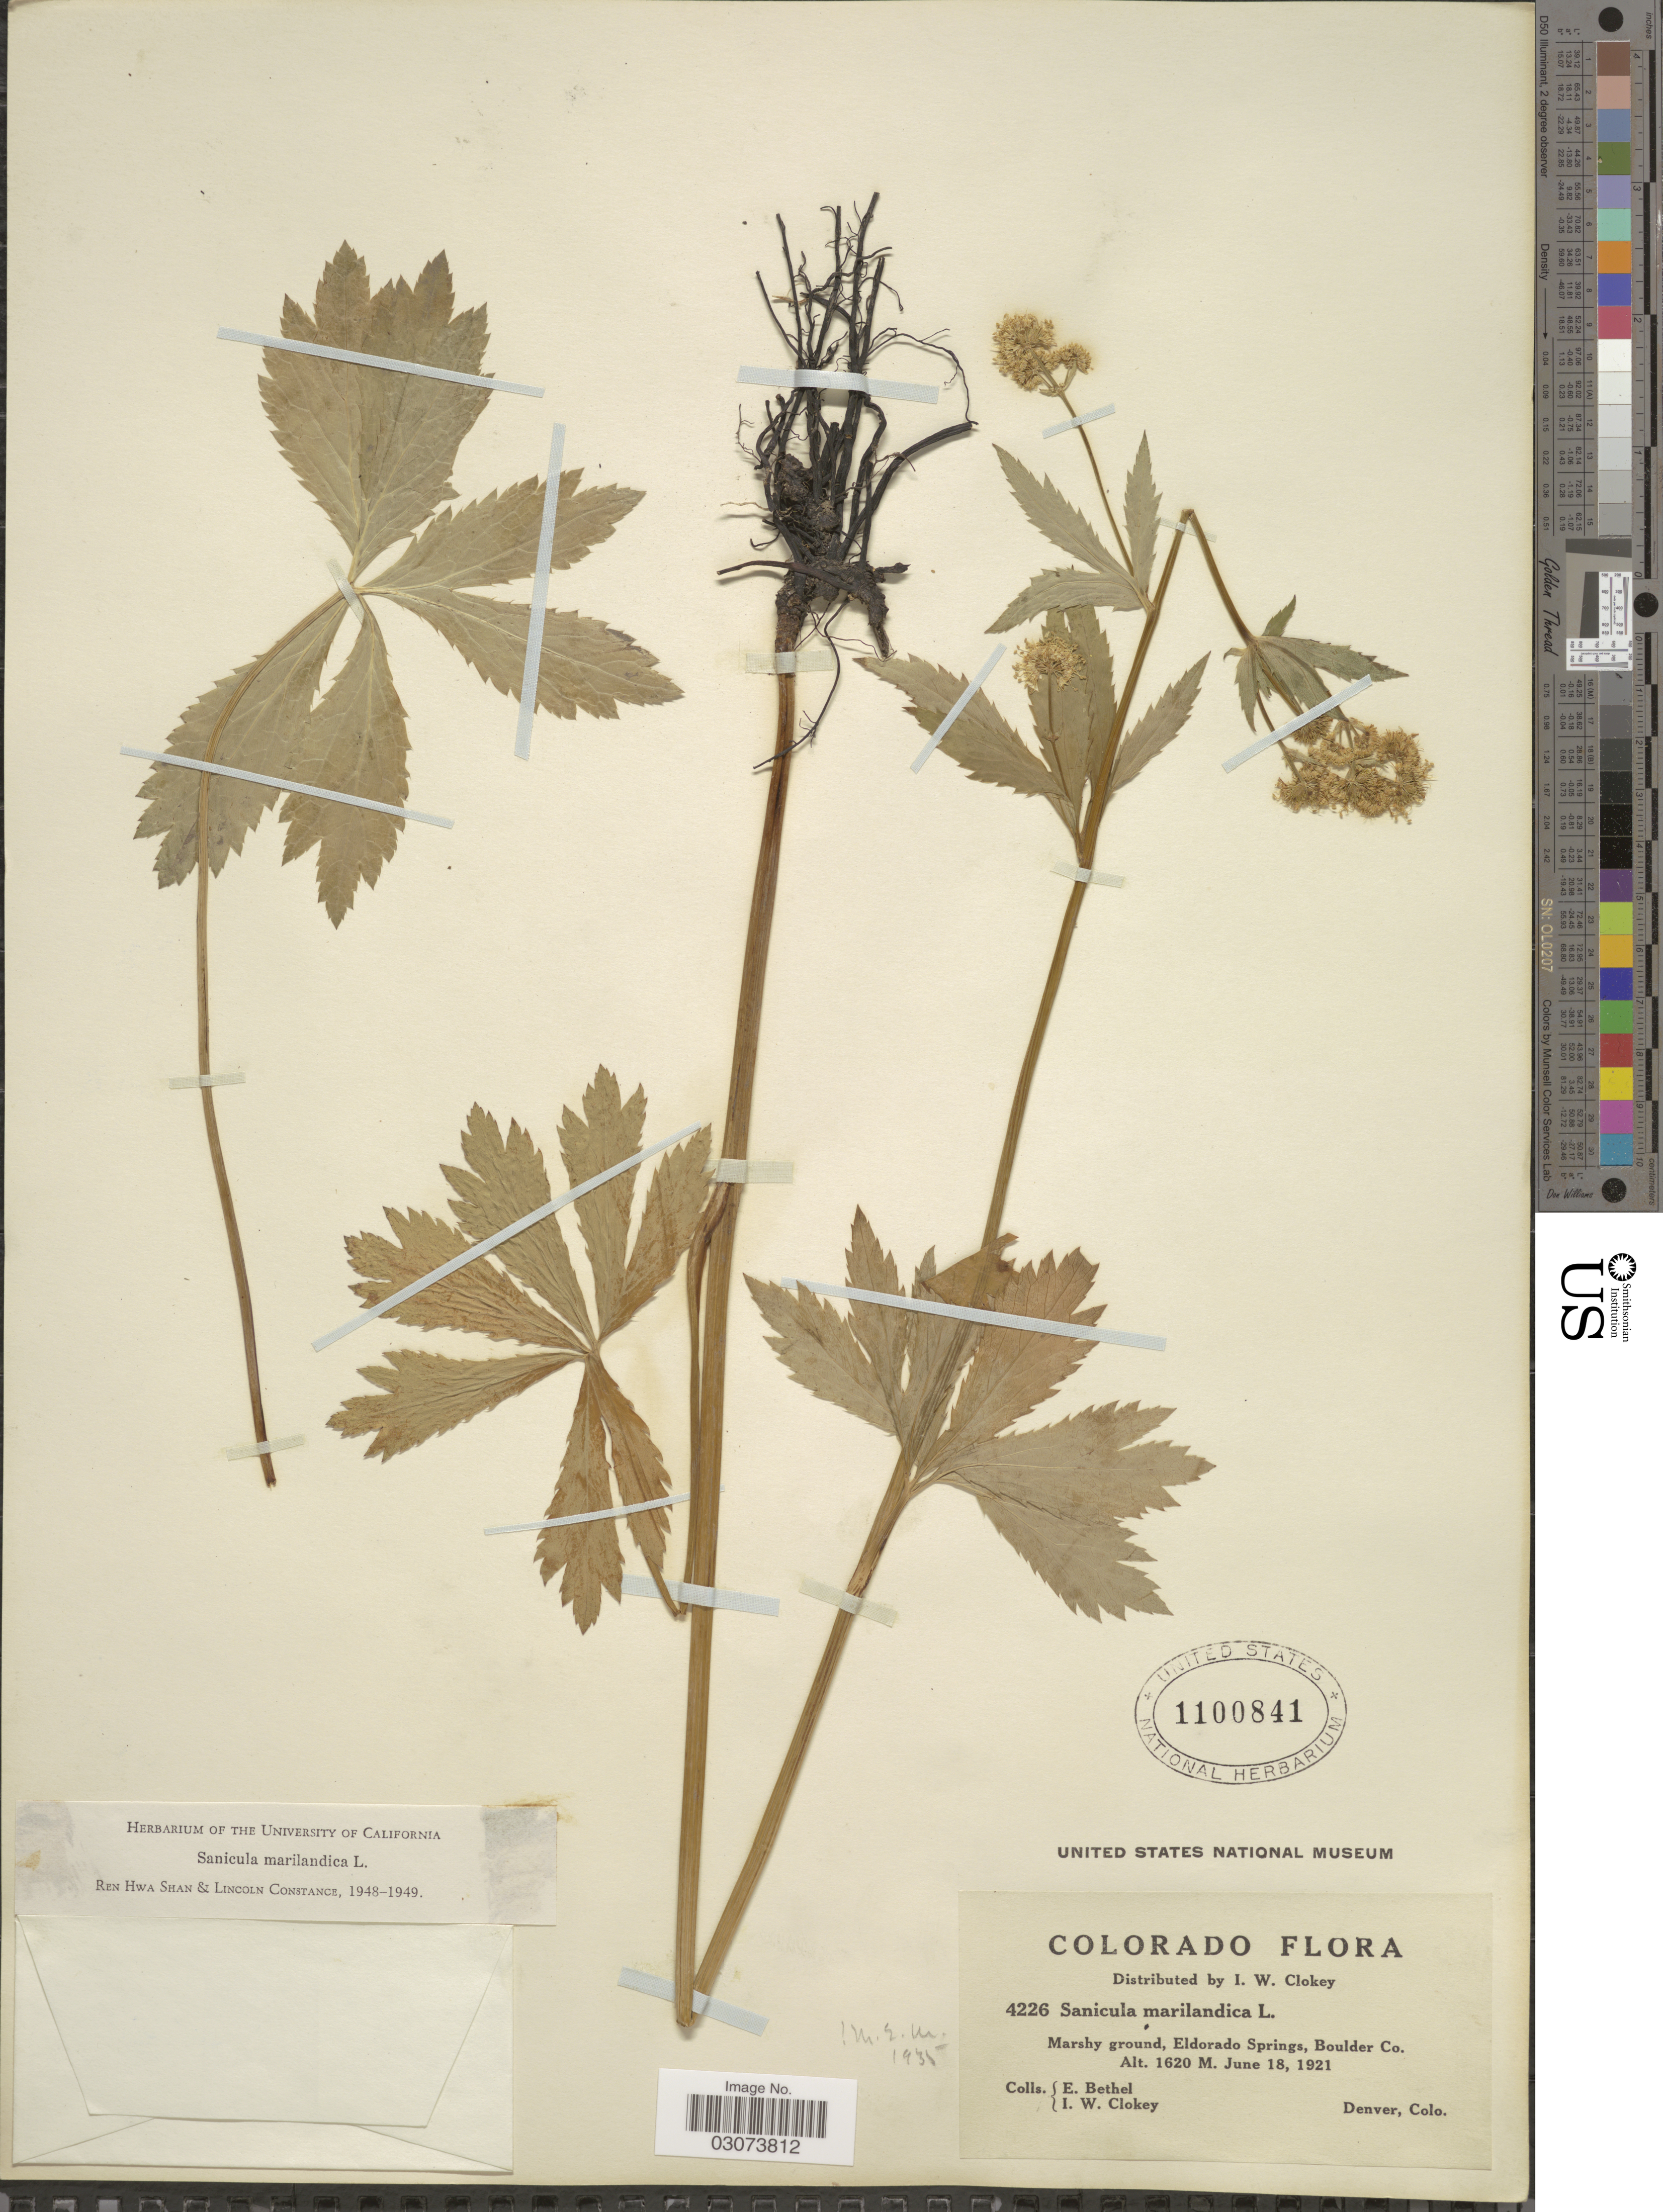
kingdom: Plantae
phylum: Tracheophyta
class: Magnoliopsida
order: Apiales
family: Apiaceae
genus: Sanicula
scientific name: Sanicula marilandica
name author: L.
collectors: E. Bethel & I. W. Clokey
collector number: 4226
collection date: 1921-06-18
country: United States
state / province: Colorado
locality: Eldorado Springs, Boulder Co.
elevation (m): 1620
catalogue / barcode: US 1100841